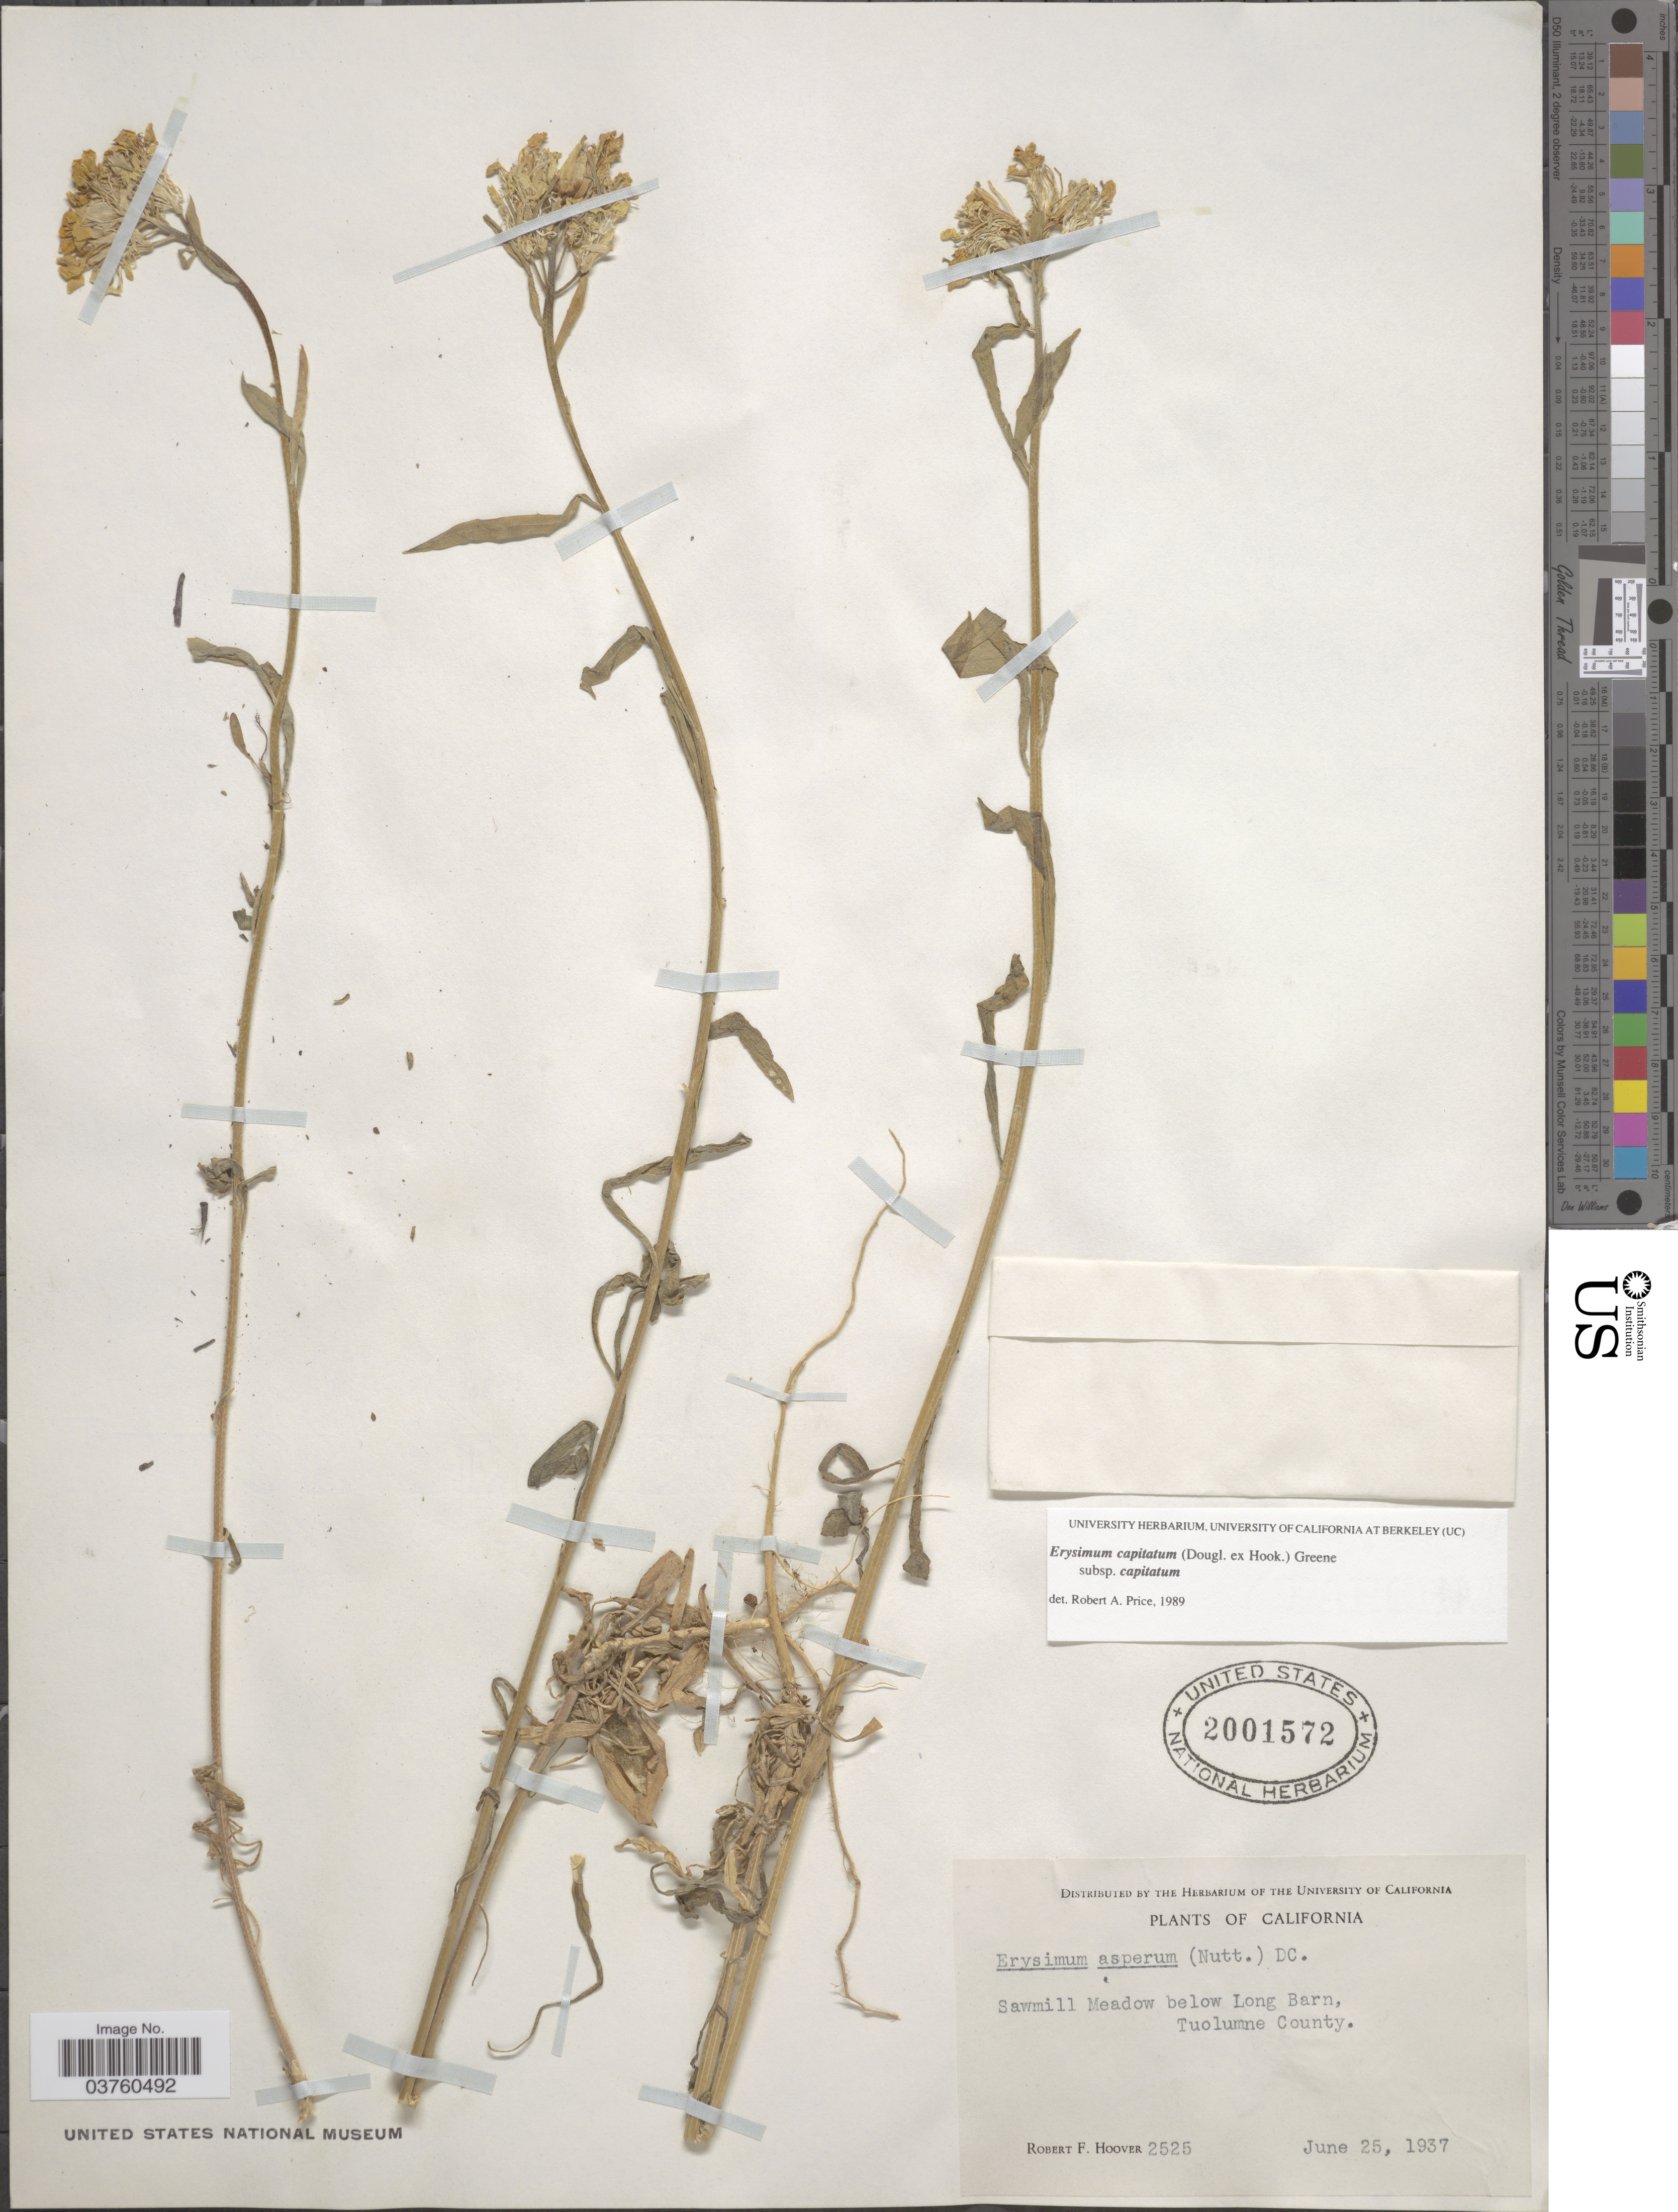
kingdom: Plantae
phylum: Tracheophyta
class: Magnoliopsida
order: Brassicales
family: Brassicaceae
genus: Erysimum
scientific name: Erysimum capitatum subsp. capitatum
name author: (Douglas ex Hook.) Greene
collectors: R. F. Hoover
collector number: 2525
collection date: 1937-06-25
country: United States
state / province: California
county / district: Tuolumne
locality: Sawmill Meadow below Long Barn, Tuolumne County.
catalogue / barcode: US 2001572